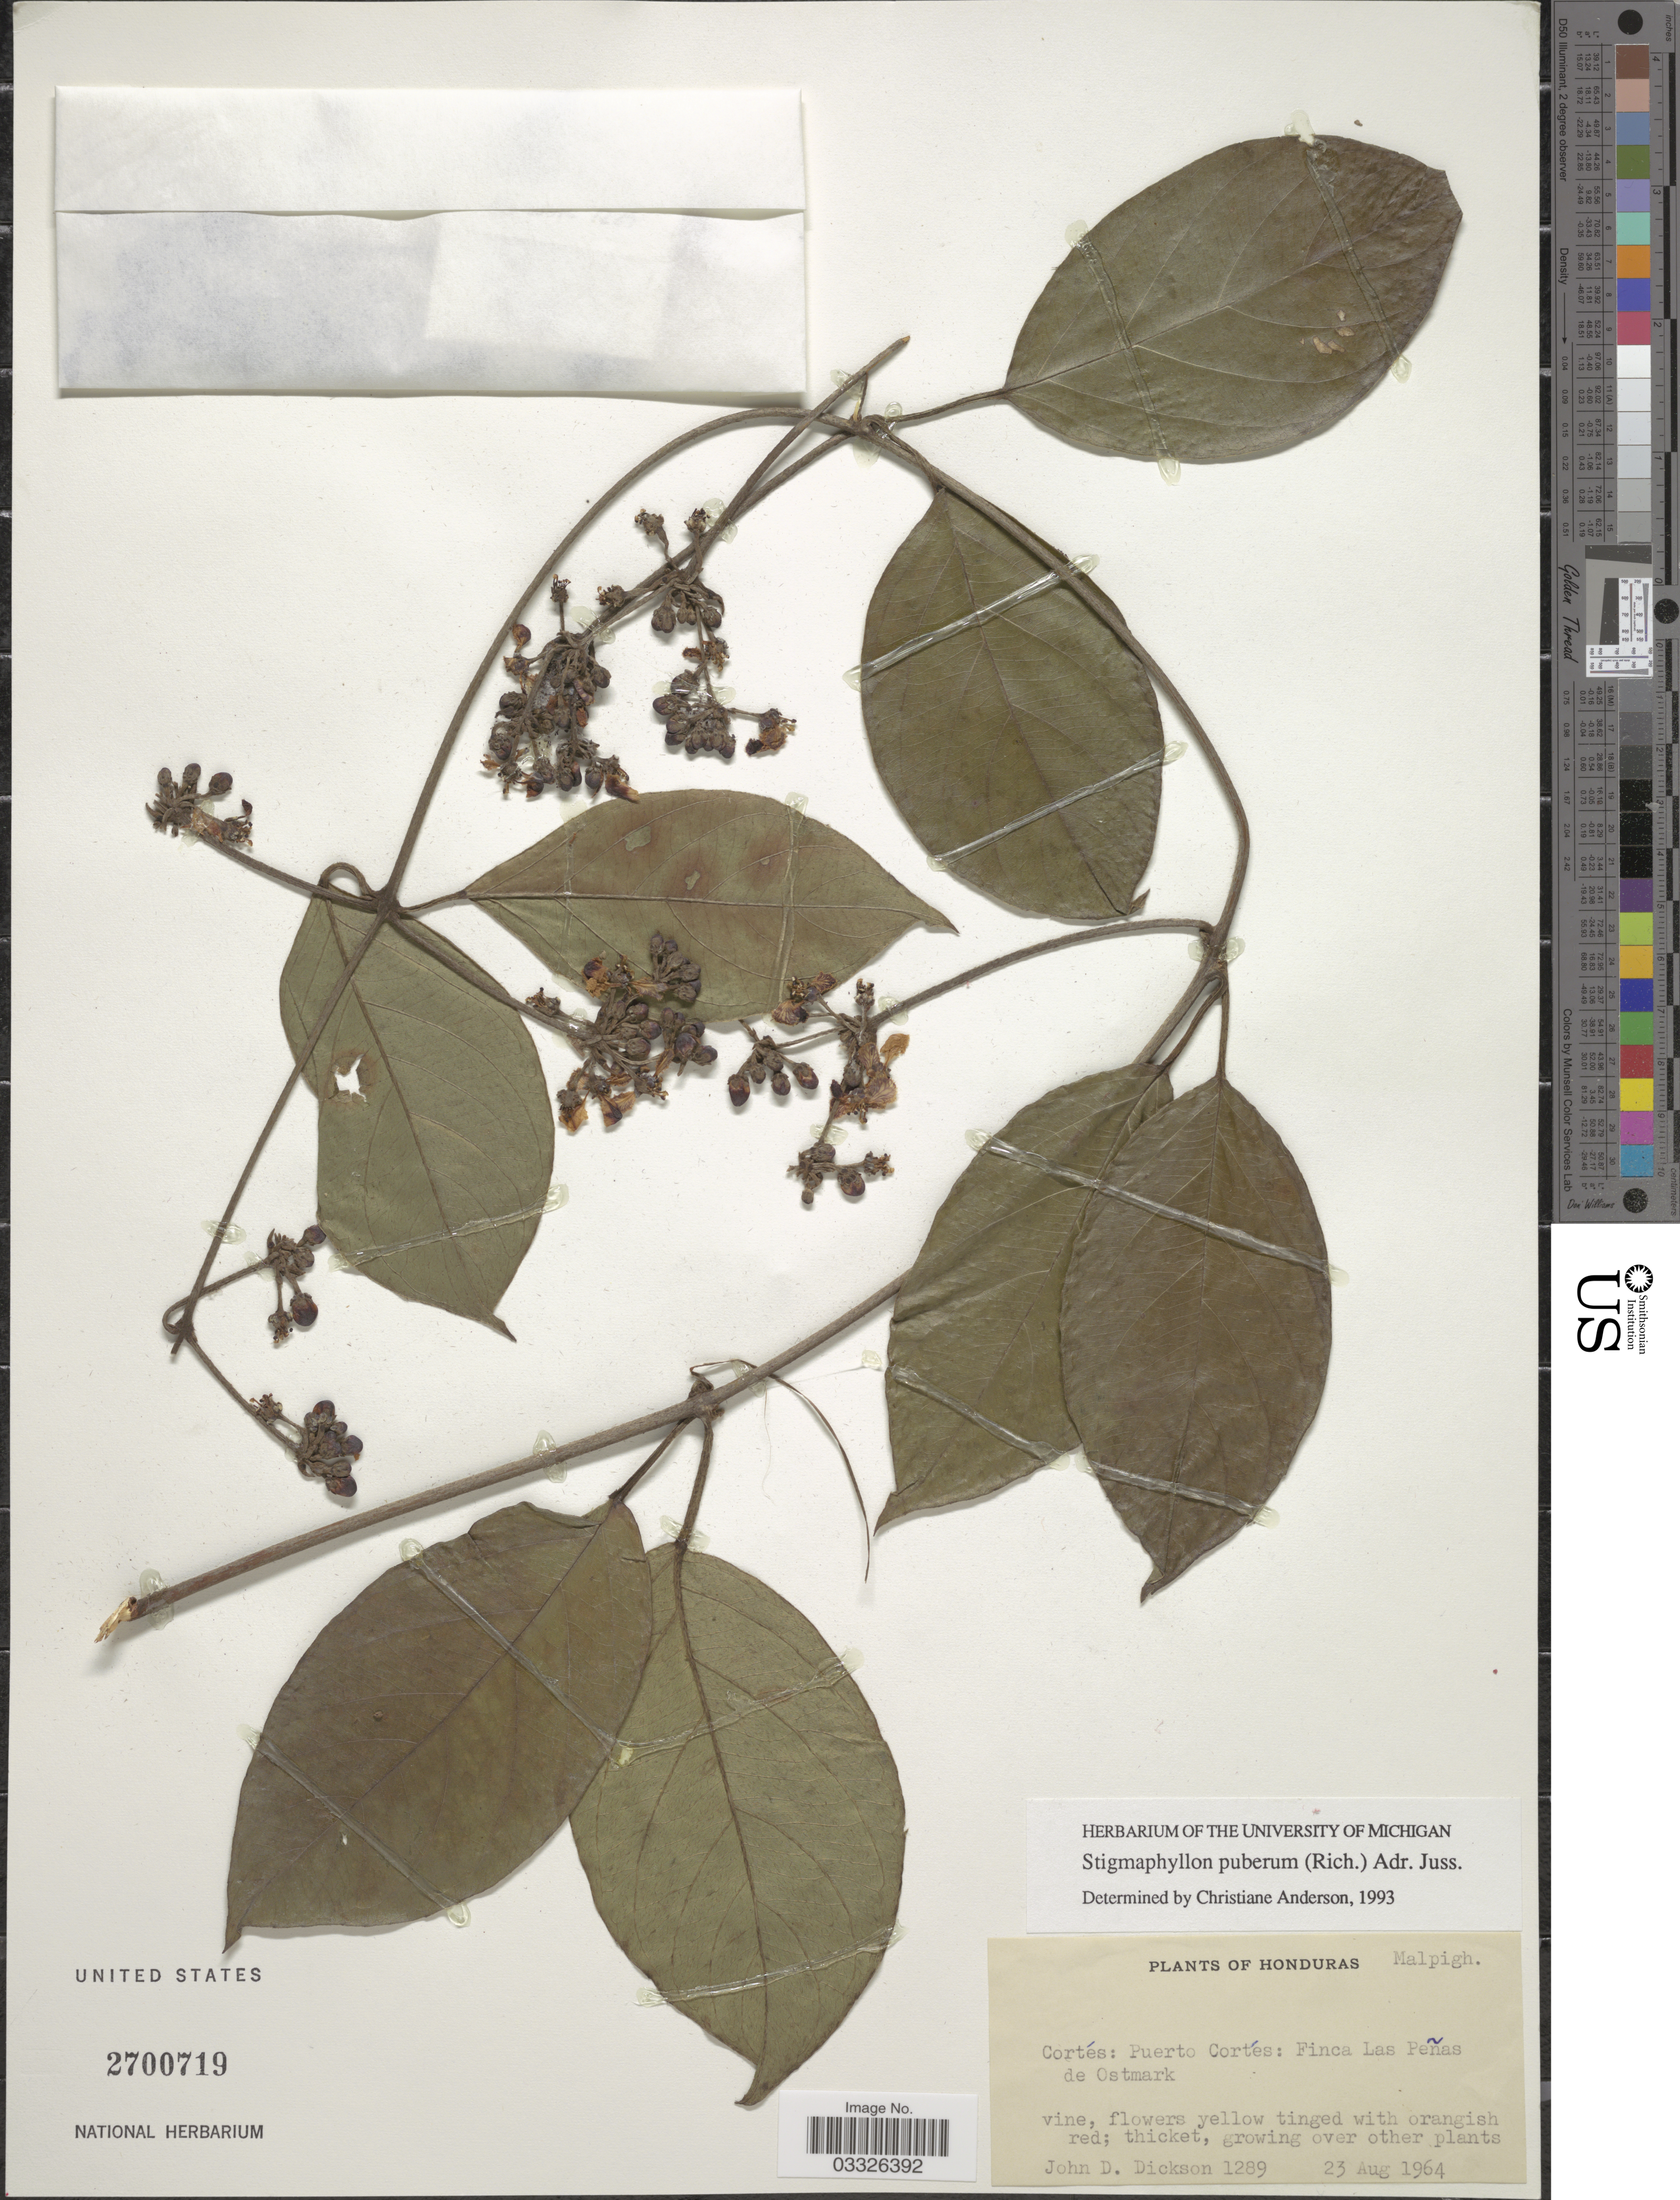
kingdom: Plantae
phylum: Tracheophyta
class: Magnoliopsida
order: Malpighiales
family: Malpighiaceae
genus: Stigmaphyllon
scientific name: Stigmaphyllon puberum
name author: (Rich.) A. Juss.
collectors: J. Dickson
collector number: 1289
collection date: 1964-08-23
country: Honduras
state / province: Cortés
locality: Puerto Cortés: Finca Las Peñas de Ostmark.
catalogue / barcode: US 2700719